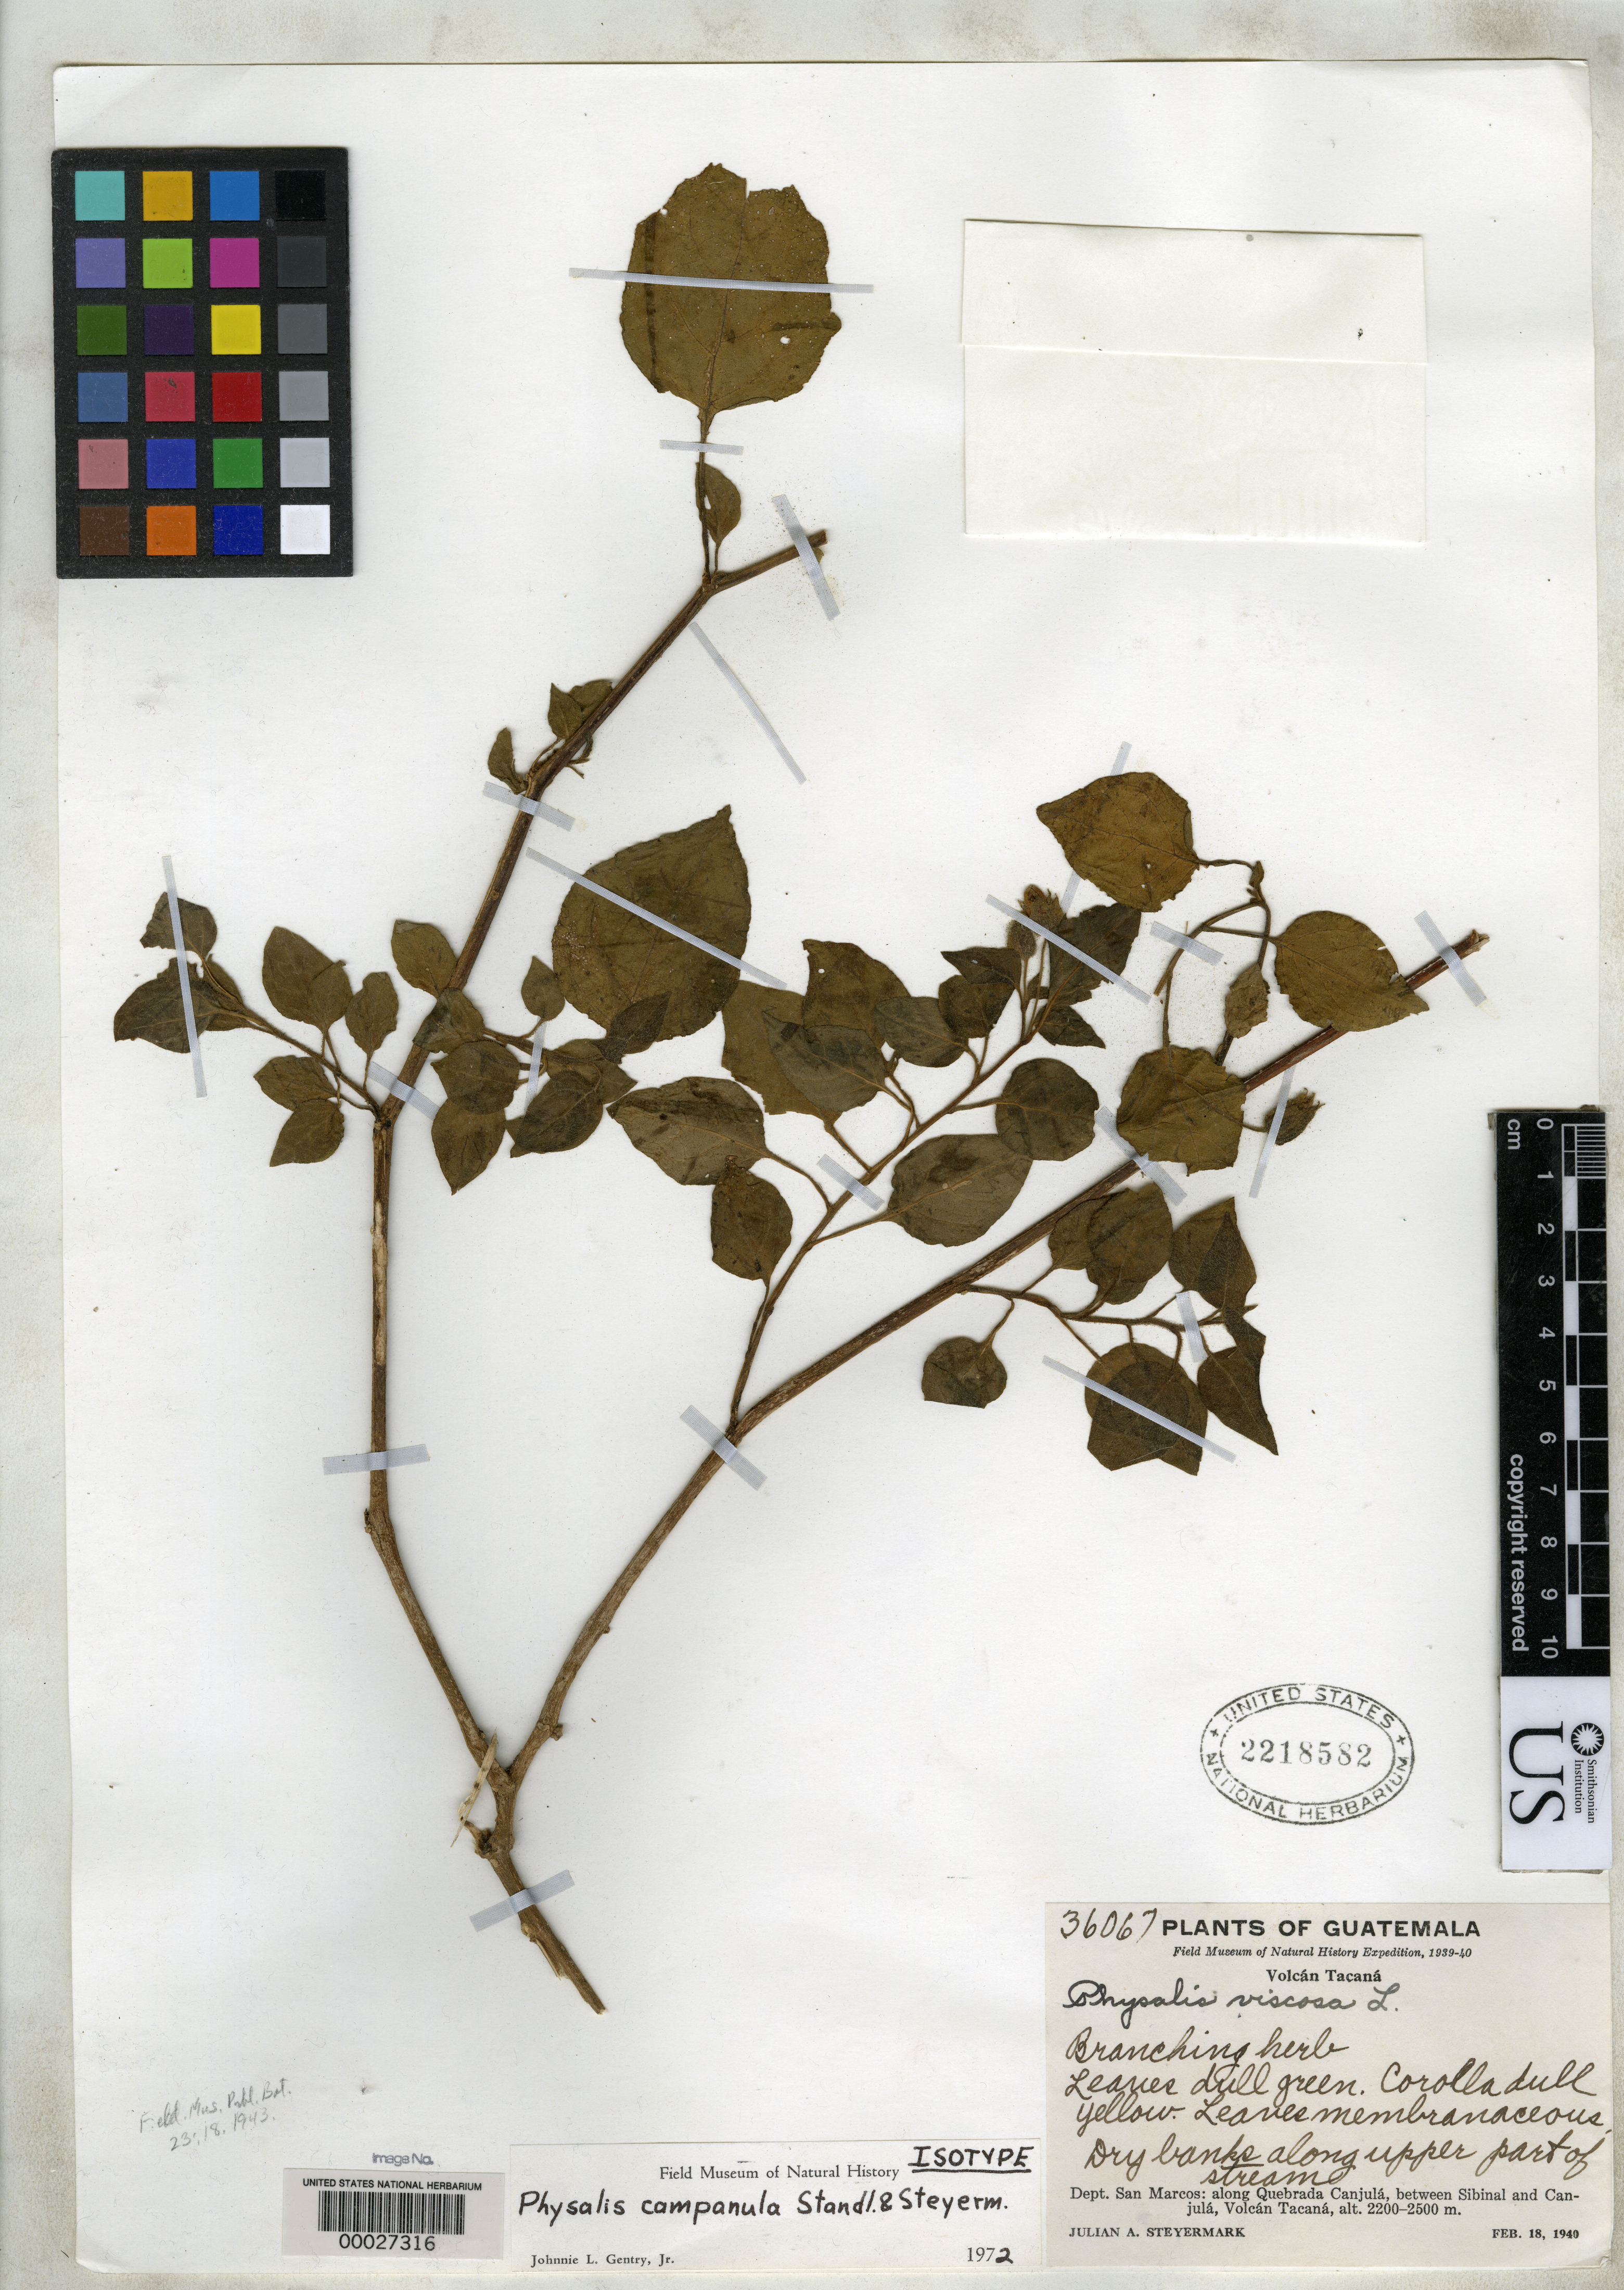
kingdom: Plantae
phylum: Tracheophyta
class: Magnoliopsida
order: Solanales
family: Solanaceae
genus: Physalis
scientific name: Physalis campanula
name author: Standl. & Steyerm.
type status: Isotype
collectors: J. Steyermark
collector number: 36067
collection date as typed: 18 Feb 1940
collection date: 1940-02-18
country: Guatemala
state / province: San Marcos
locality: Volcan Tacana.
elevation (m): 2200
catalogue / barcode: US 2218582